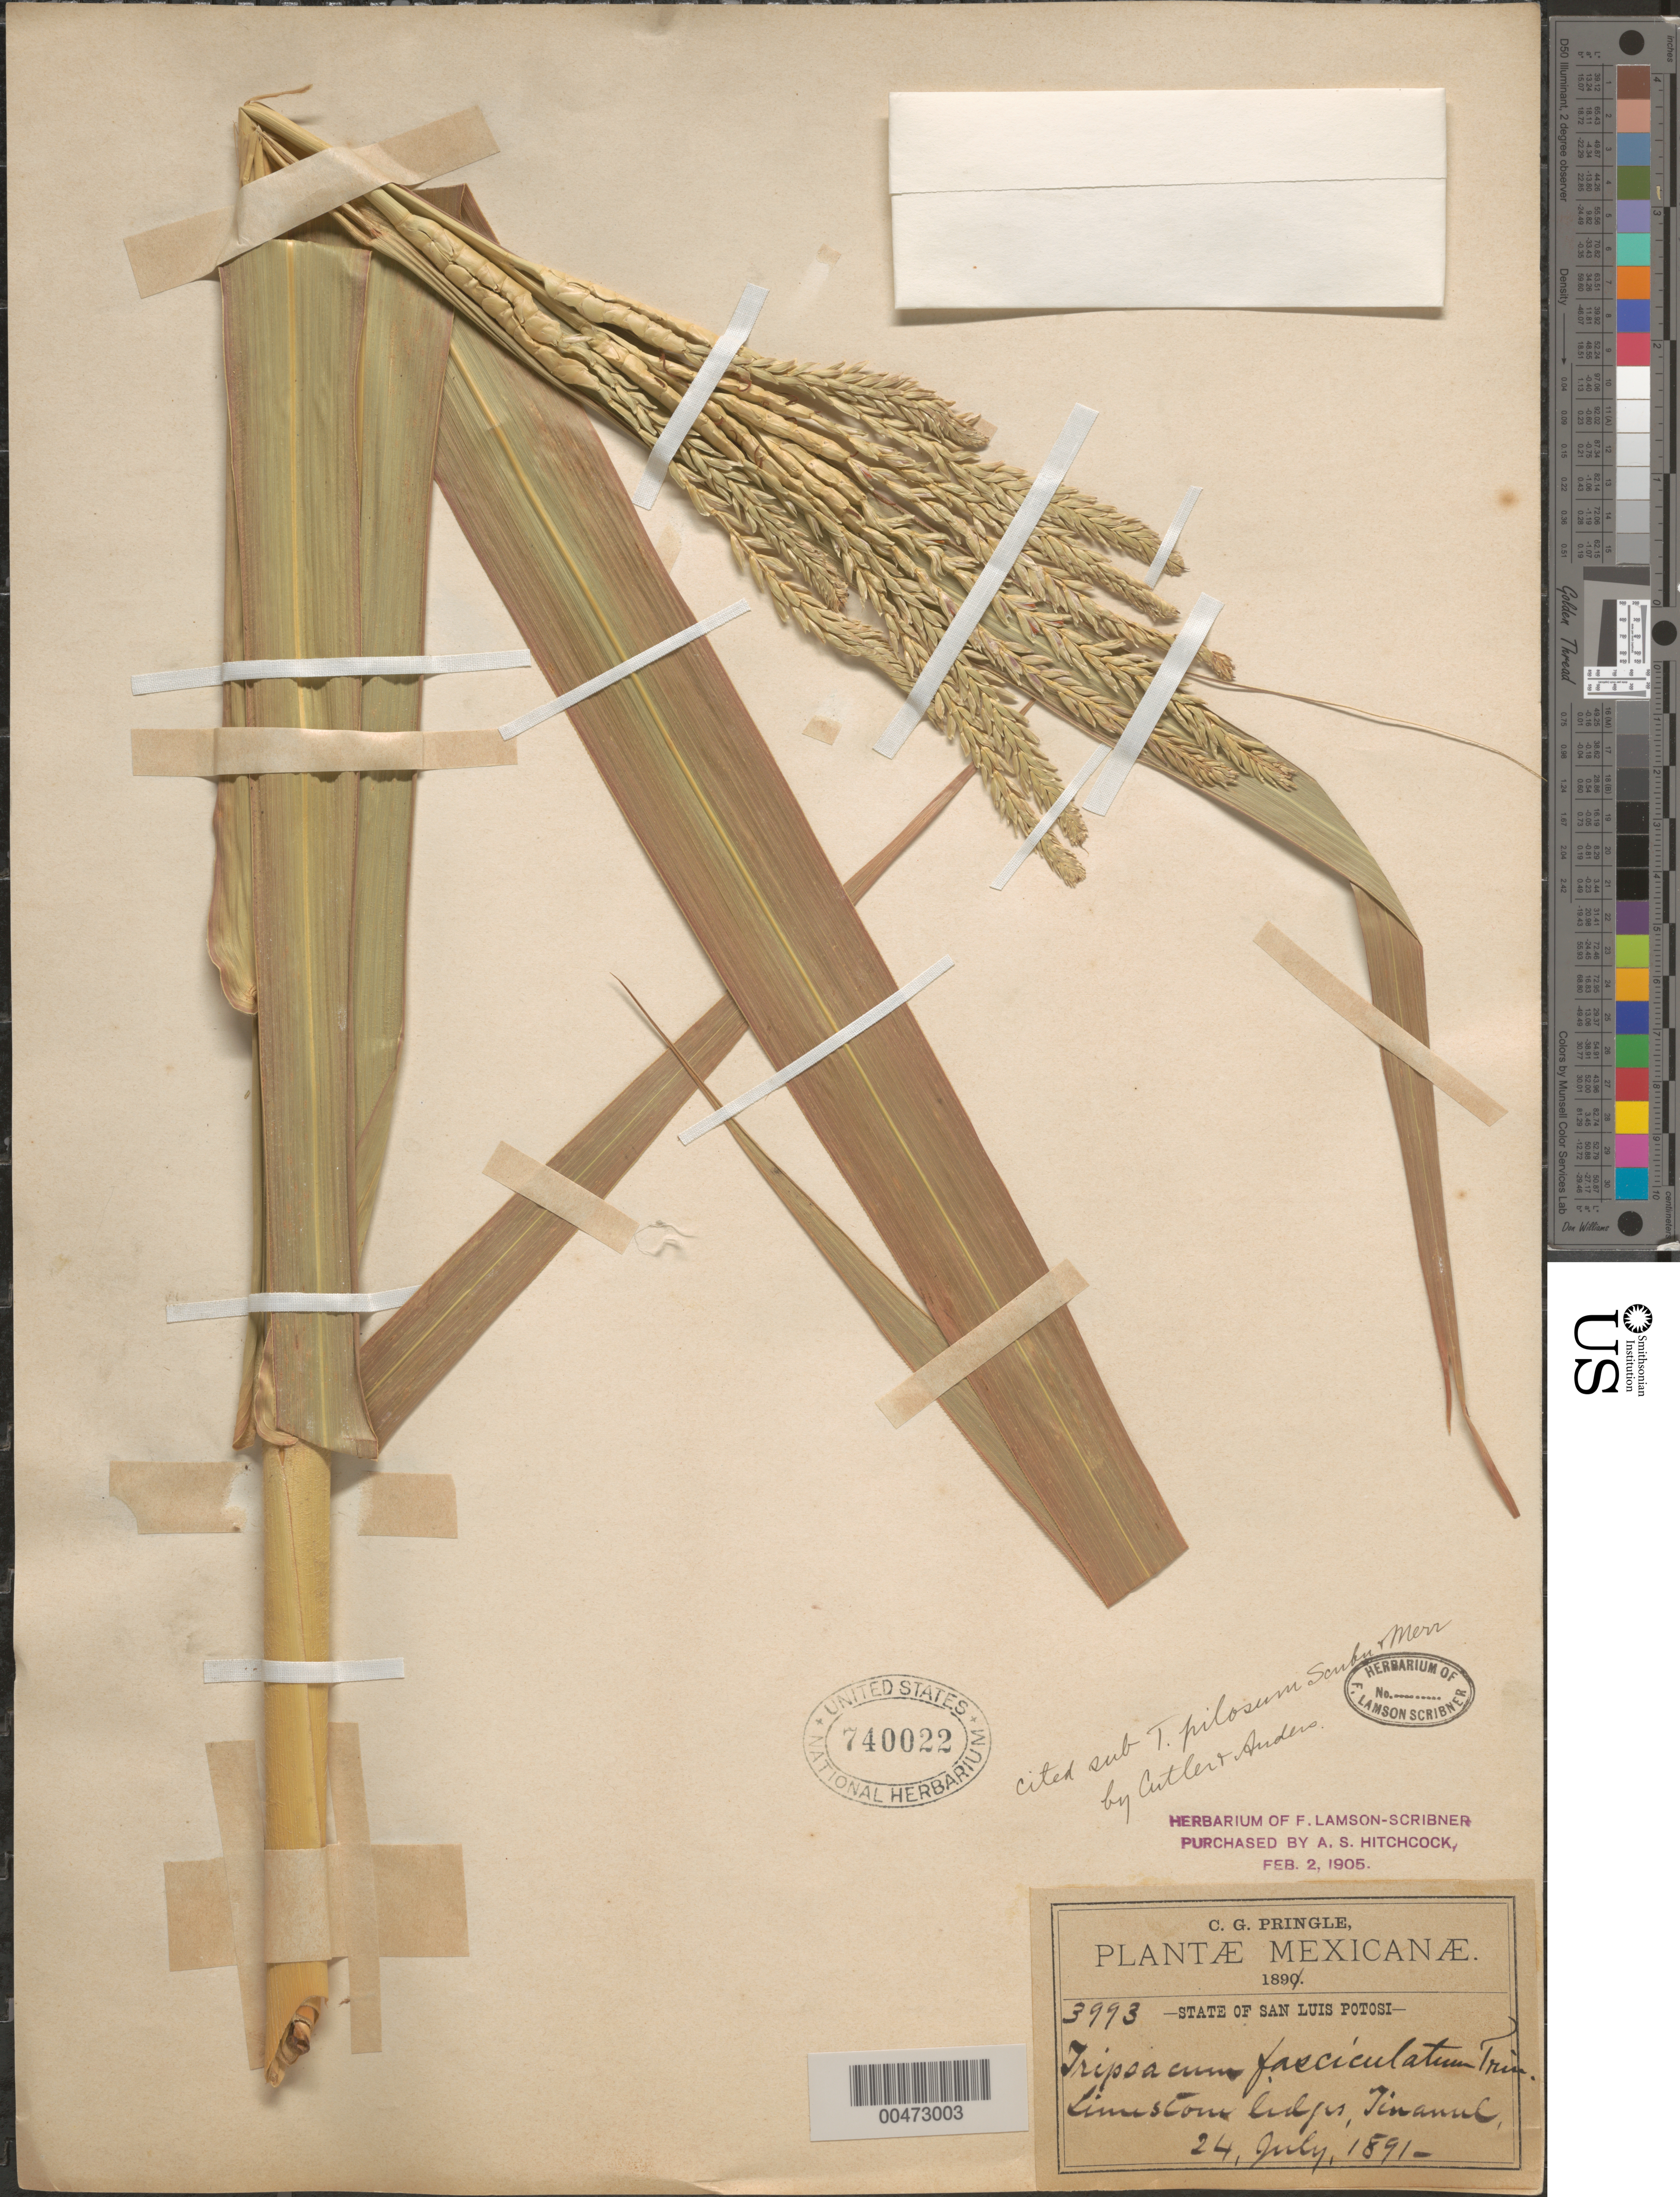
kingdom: Plantae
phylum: Tracheophyta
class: Liliopsida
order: Poales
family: Poaceae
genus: Tripsacum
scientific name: Tripsacum pilosum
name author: Scribn. & Merr.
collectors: C. G. Pringle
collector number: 3993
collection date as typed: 24 Jul 1891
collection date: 1891-07-24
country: Mexico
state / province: San Luis Potosi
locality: Tinanul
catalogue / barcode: US 740022